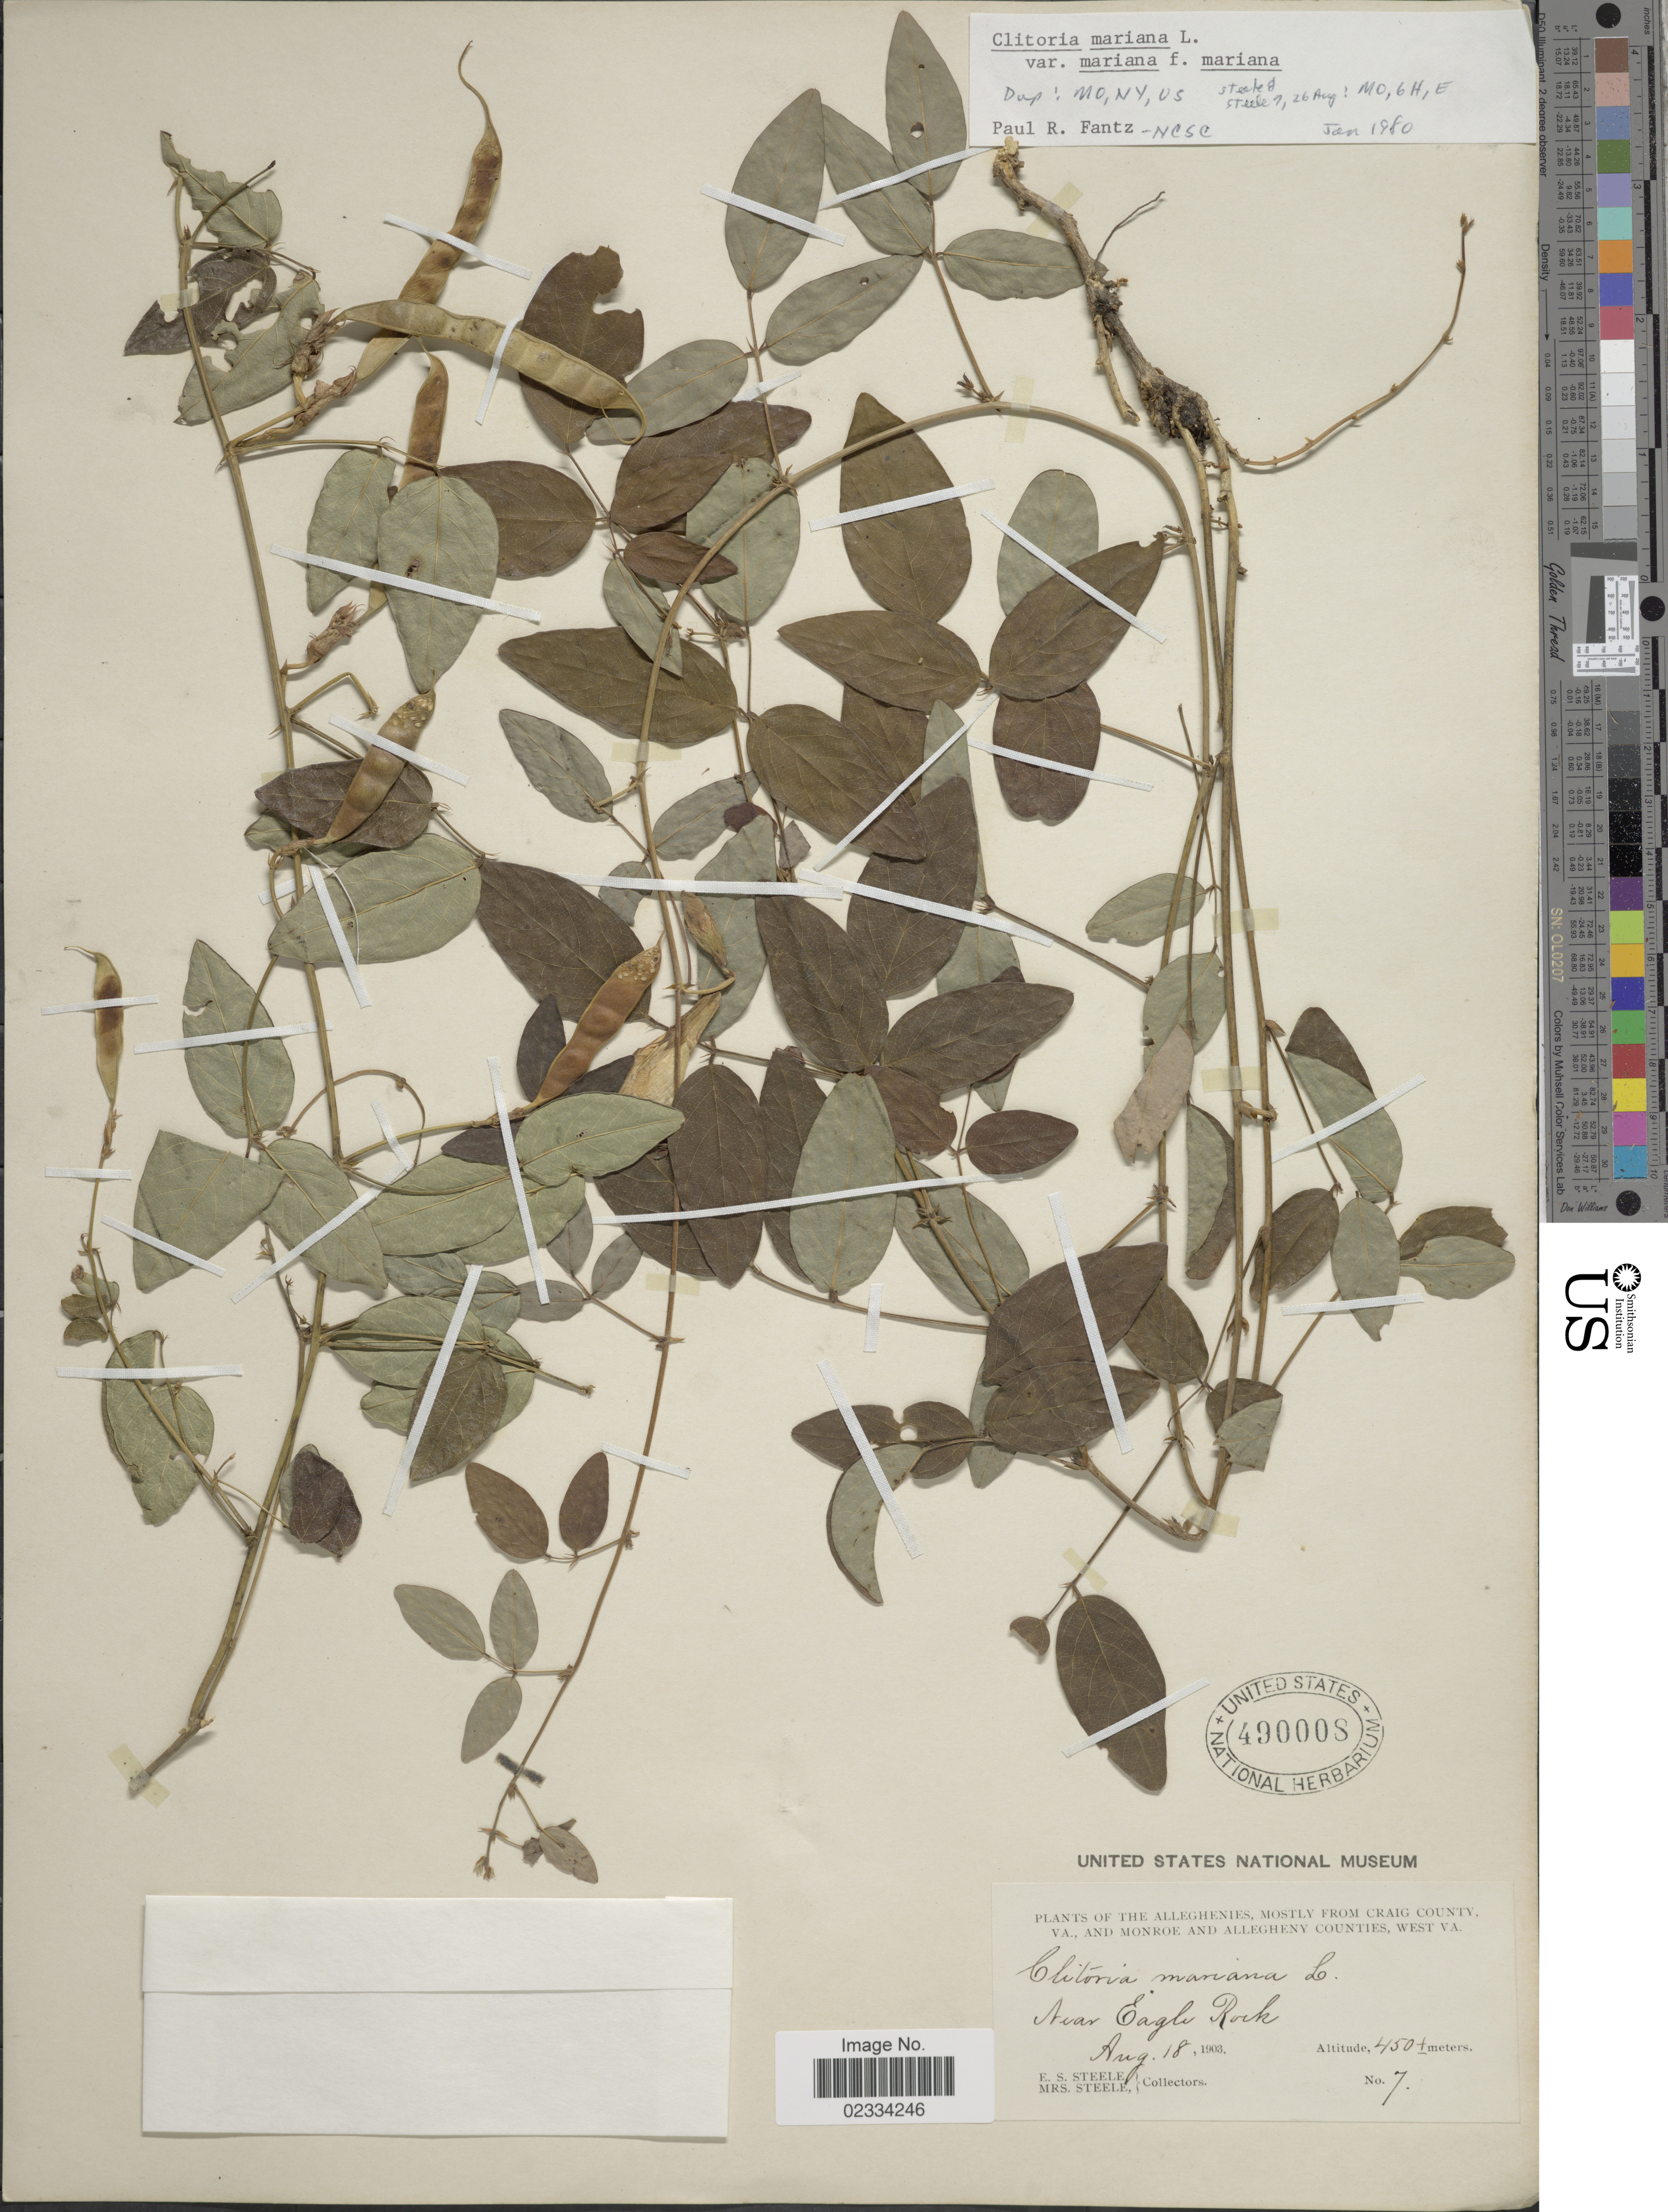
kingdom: Plantae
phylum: Tracheophyta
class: Magnoliopsida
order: Fabales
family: Fabaceae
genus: Clitoria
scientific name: Clitoria mariana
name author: L.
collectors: E. Steele & Mrs. E. S. Steele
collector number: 7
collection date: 1903-08-18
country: United States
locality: The Alleghanies, mostly from Craig County, and Monroe and Allegheny Counties, West Va. Near Eagle Rock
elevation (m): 450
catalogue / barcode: US 490008